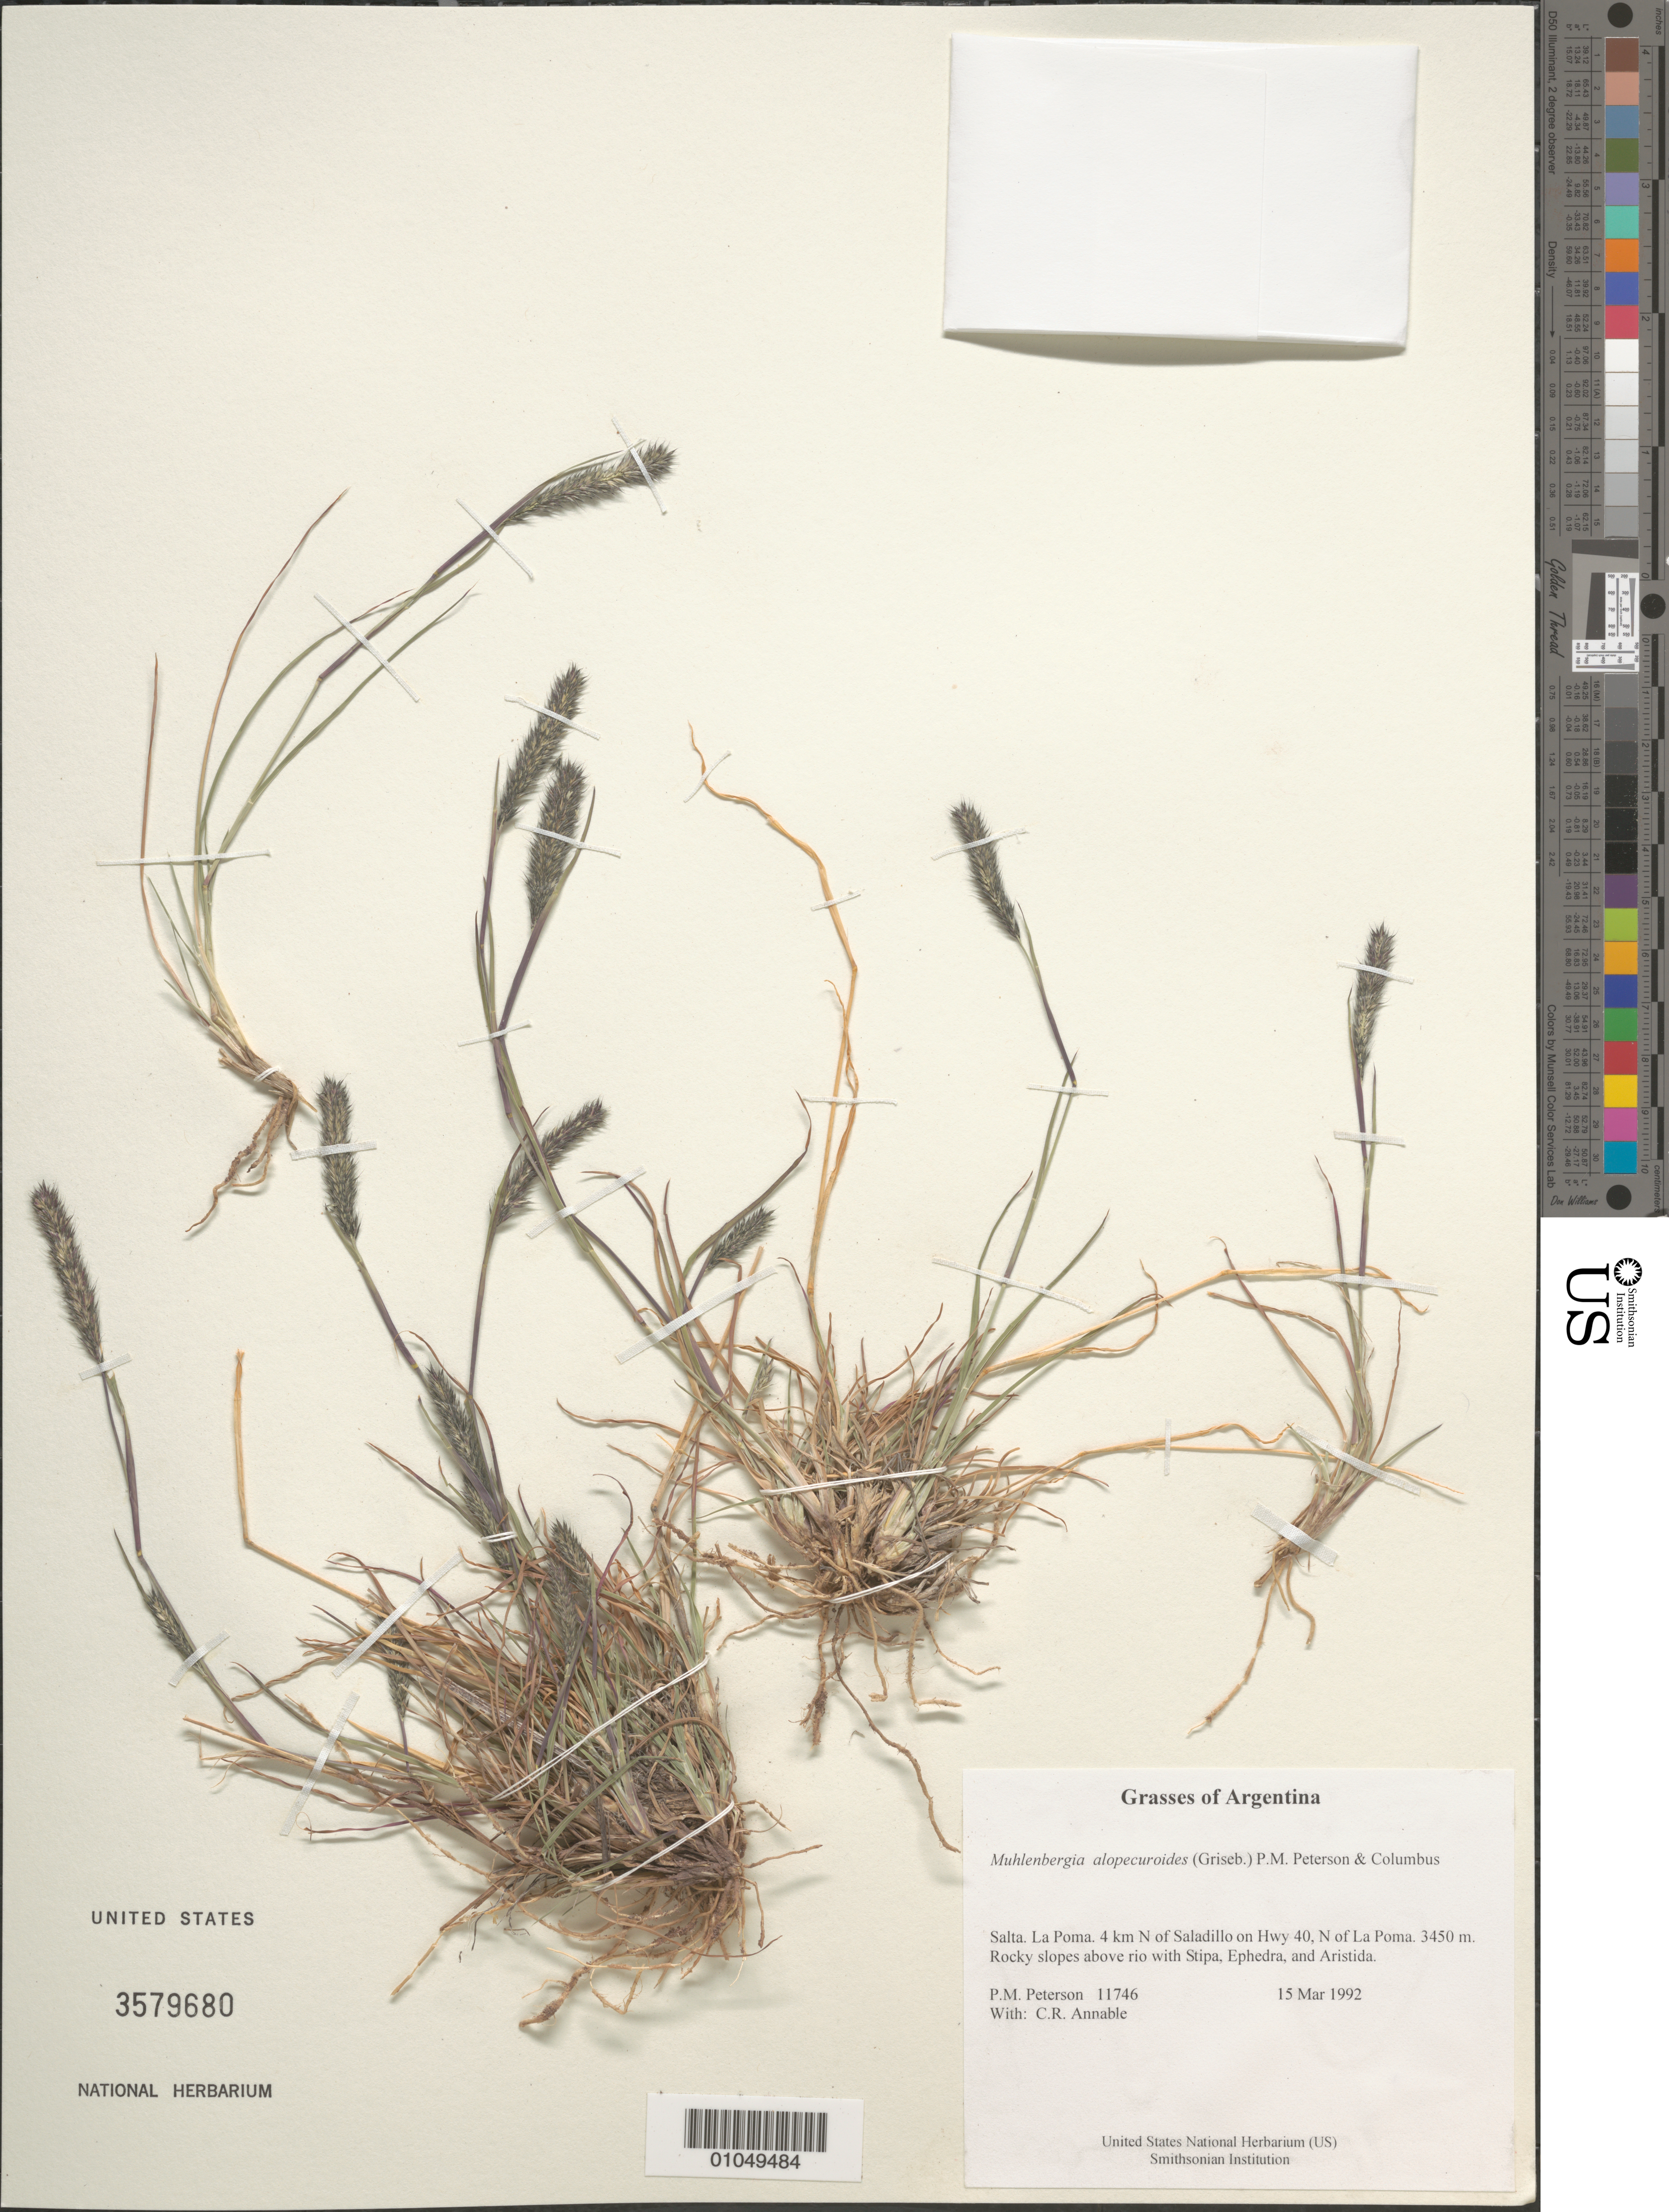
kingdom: Plantae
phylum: Tracheophyta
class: Liliopsida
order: Poales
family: Poaceae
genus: Muhlenbergia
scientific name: Muhlenbergia alopecuroides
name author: (Griseb.) P.M. Peterson & Columbus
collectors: P. M. Peterson & C. R. Annable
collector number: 11746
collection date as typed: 15 Mar 1992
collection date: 1992-03-15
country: Argentina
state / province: Salta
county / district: La Poma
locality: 4 km N of Saladillo on Hwy 40, N of La Poma.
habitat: Rocky slopes above rio with Stipa, Ephedra, and Aristida.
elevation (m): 3450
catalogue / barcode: US 3579680